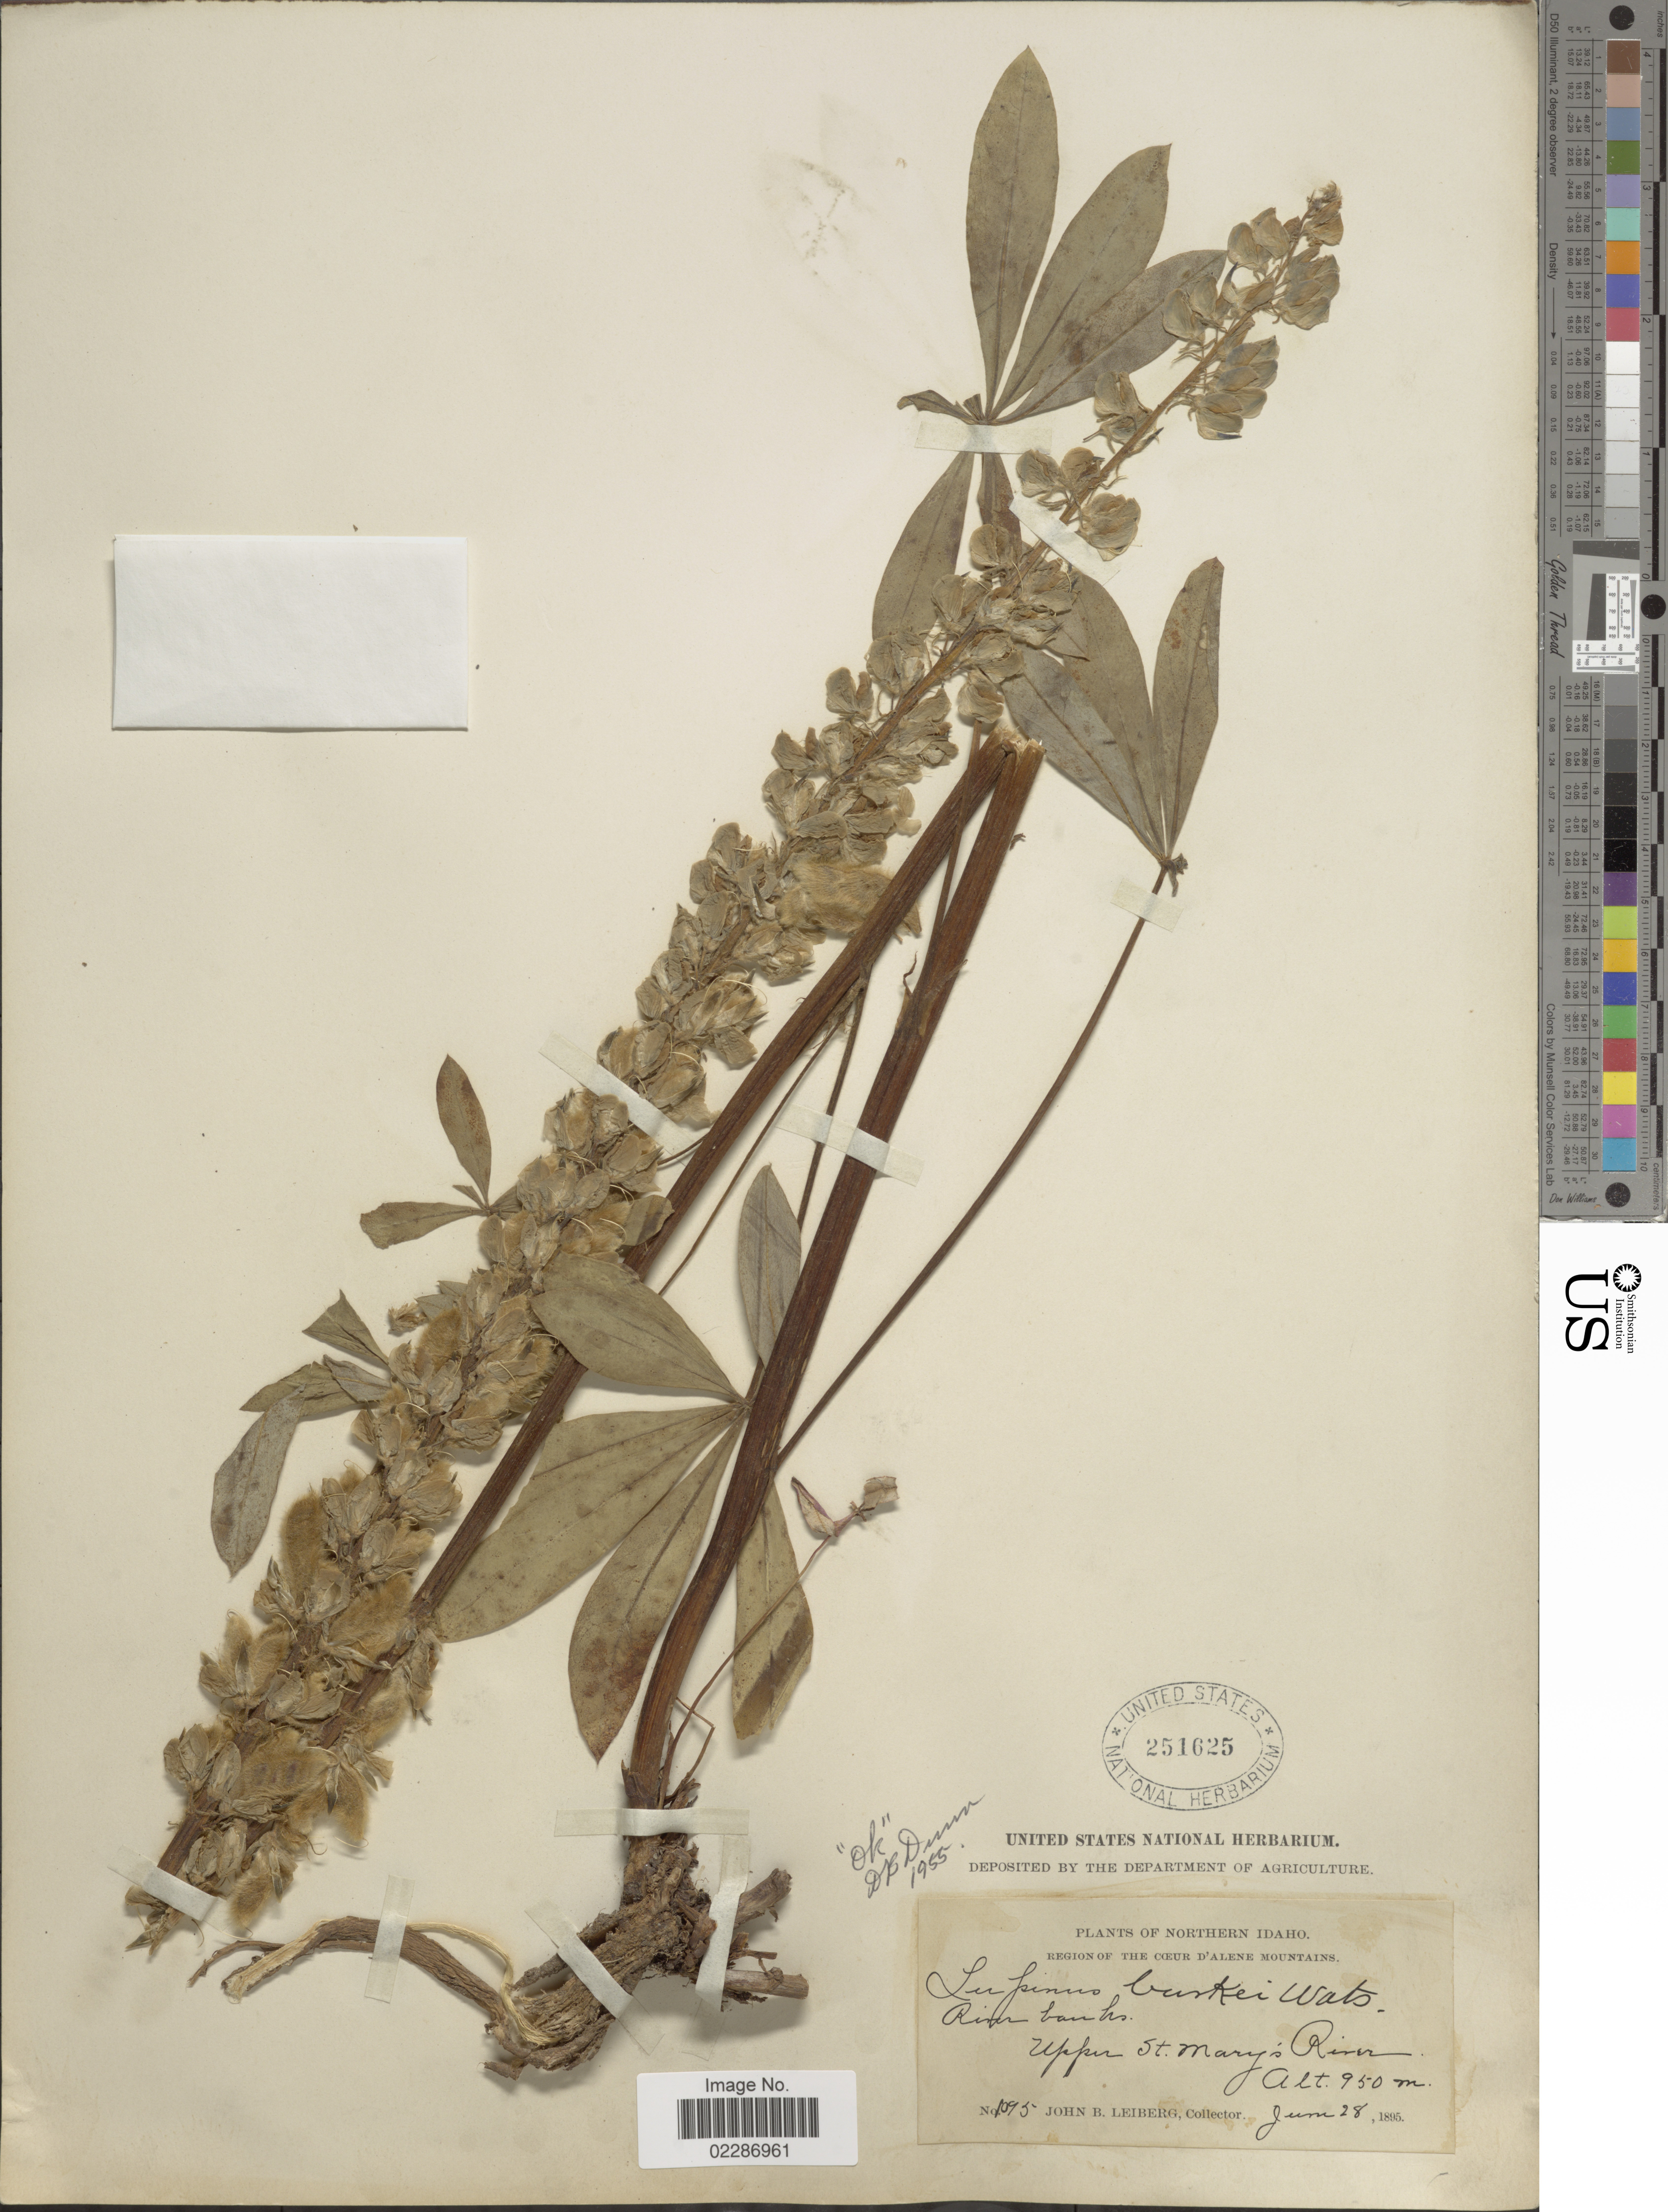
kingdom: Plantae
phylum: Tracheophyta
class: Magnoliopsida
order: Fabales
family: Fabaceae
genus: Lupinus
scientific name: Lupinus burkei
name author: S. Watson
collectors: J. B. Leiberg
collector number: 1095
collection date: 1895-06-28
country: United States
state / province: Idaho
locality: Northern Idaho, Region of the Coeur D'Alene Mountains, Upper St. Mary's River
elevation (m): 950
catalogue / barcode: US 251625